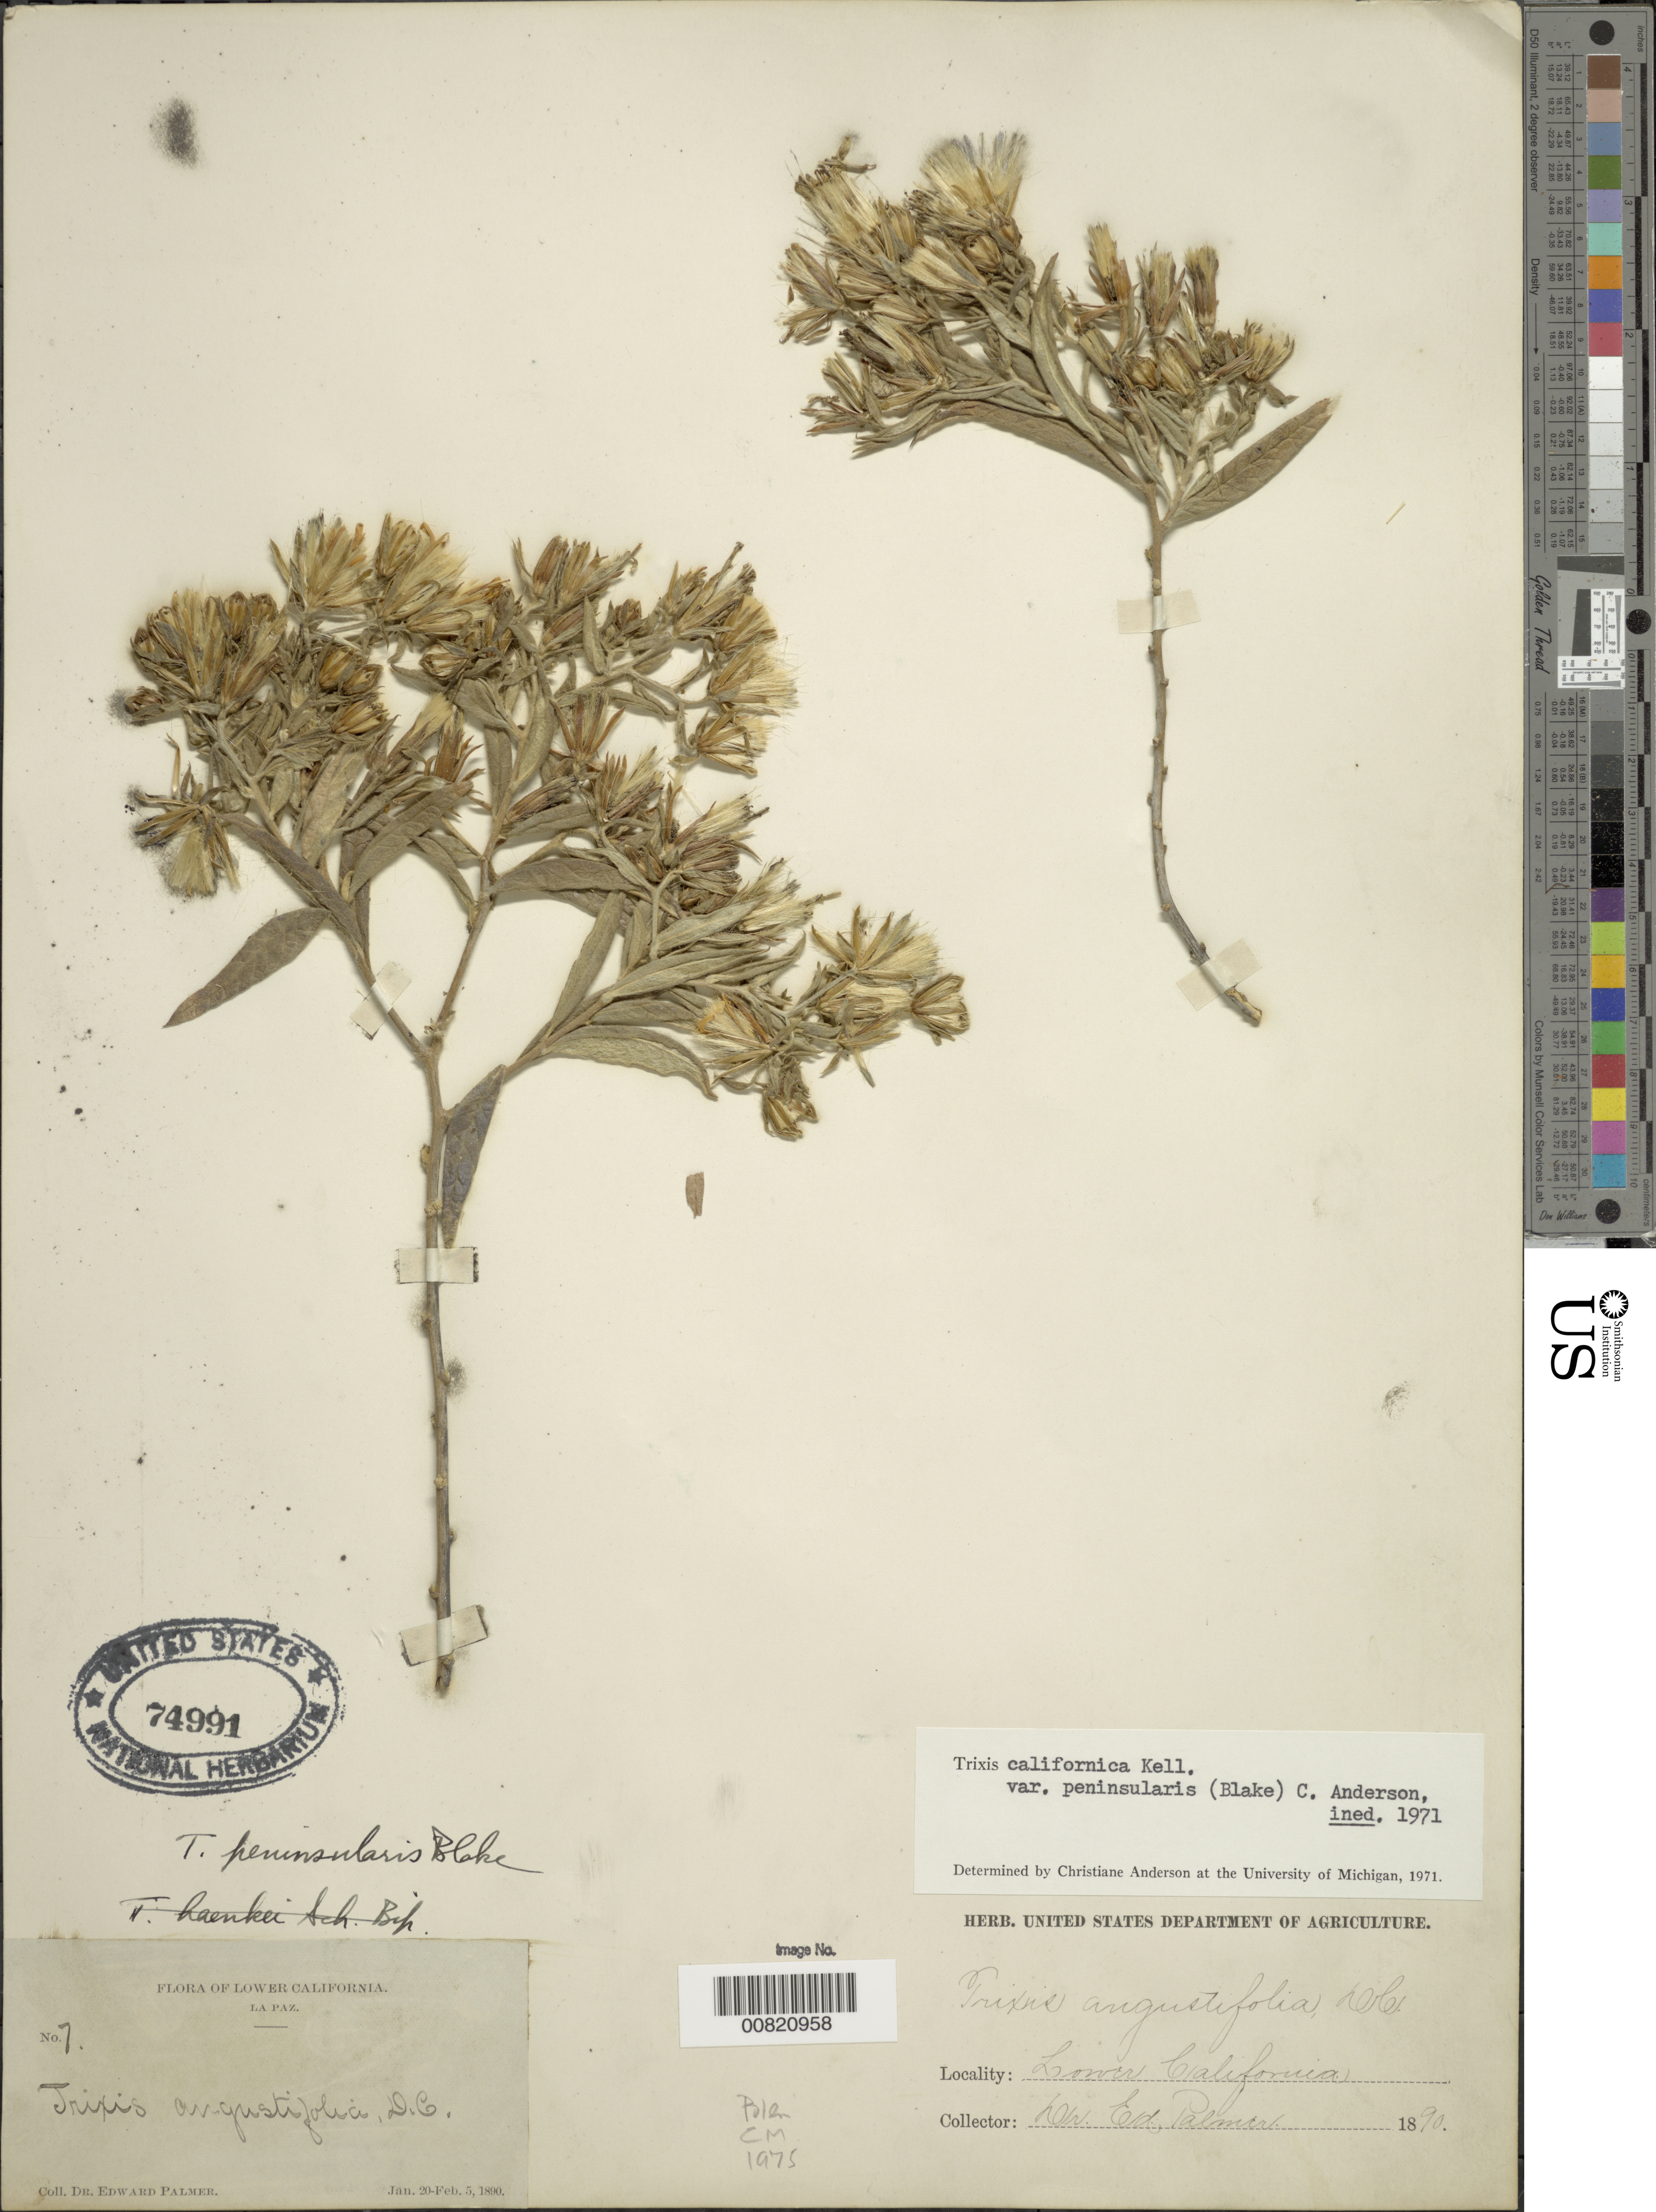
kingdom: Plantae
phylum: Tracheophyta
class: Magnoliopsida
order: Asterales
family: Asteraceae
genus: Trixis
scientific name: Trixis californica var. peninsularis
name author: (S.F. Blake) C.E. Anderson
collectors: E. Palmer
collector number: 7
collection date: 1890-01-20/1890-02-05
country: Mexico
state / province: Baja California Sur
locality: Lower California, La Paz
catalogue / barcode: US 74991